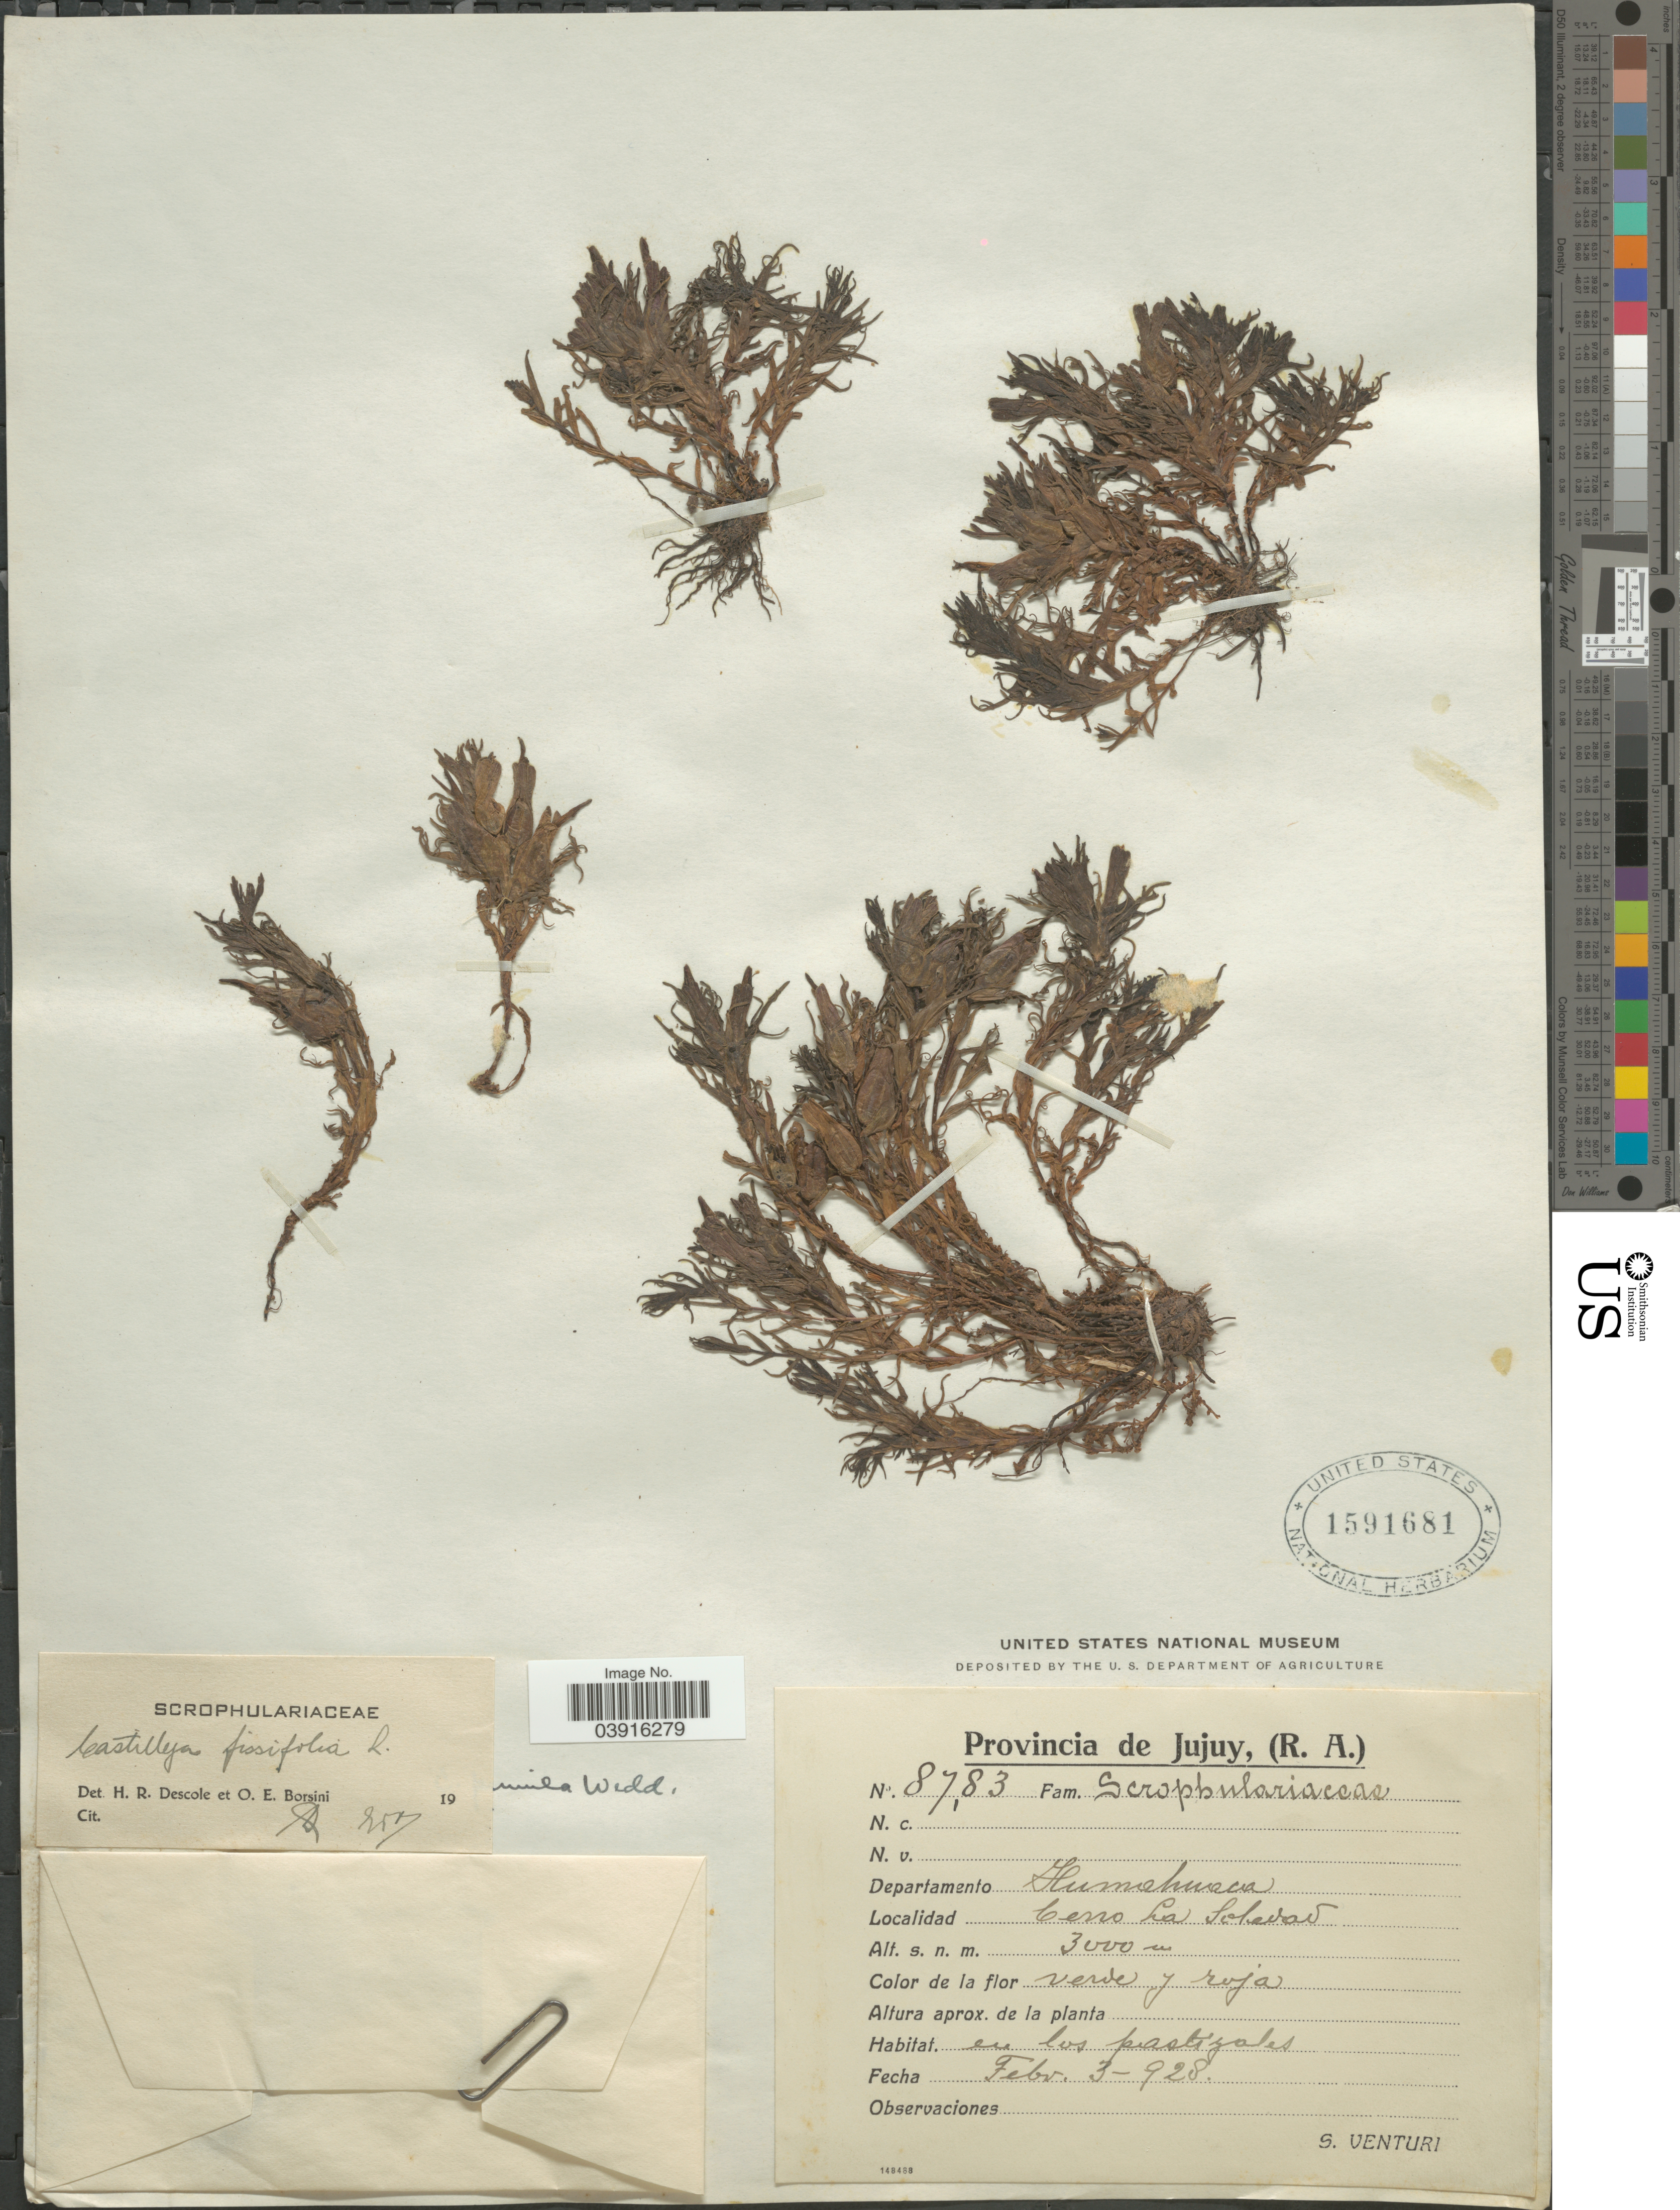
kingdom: Plantae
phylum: Tracheophyta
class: Magnoliopsida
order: Lamiales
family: Orobanchaceae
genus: Castilleja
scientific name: Castilleja fissifolia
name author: L. f.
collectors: S. Venturi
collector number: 8783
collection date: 1928-02-03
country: Argentina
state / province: Jujuy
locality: Departamento Humahuaca. Cerro La Soledad.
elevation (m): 3000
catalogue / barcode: US 1591681